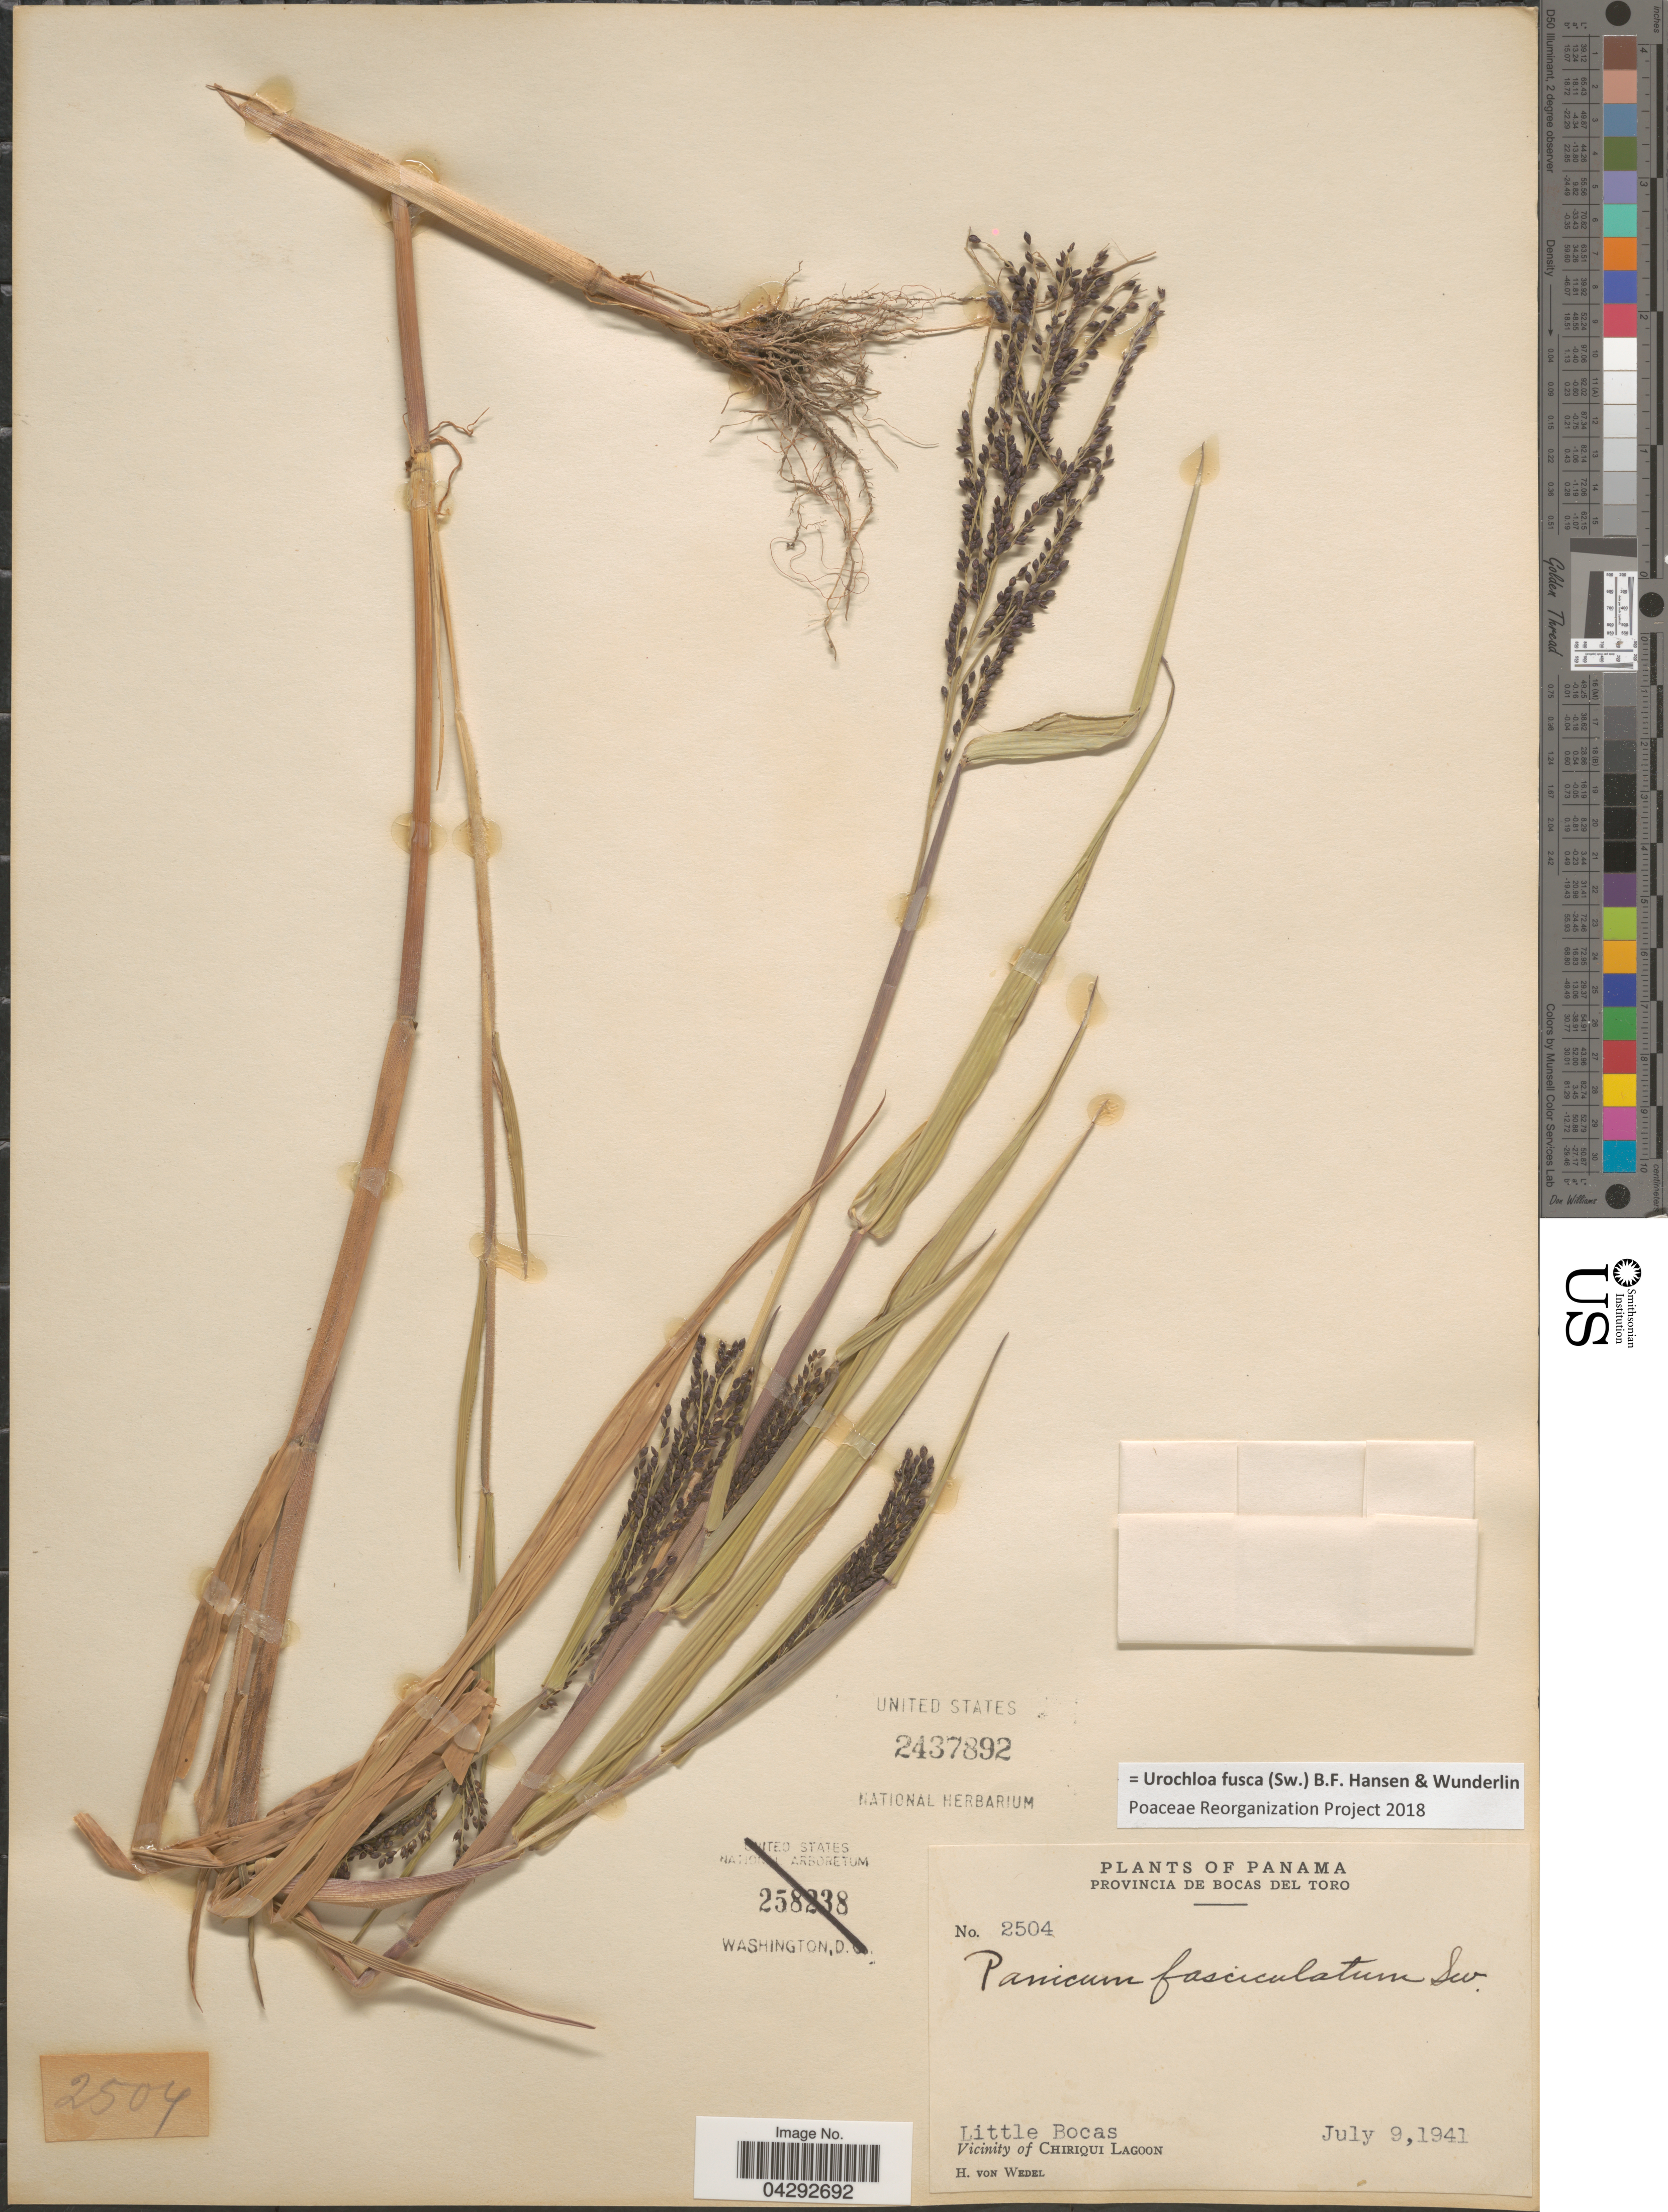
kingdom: Plantae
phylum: Tracheophyta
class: Liliopsida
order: Poales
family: Poaceae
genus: Urochloa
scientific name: Urochloa fusca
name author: (Sw.) B.F. Hansen & Wunderlin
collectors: H. von Wedel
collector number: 2504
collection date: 1941-07-09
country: Panama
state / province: Bocas del Toro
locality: Little Bocas. Vicinity of Chiriqui Lagoon.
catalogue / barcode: US 2437892